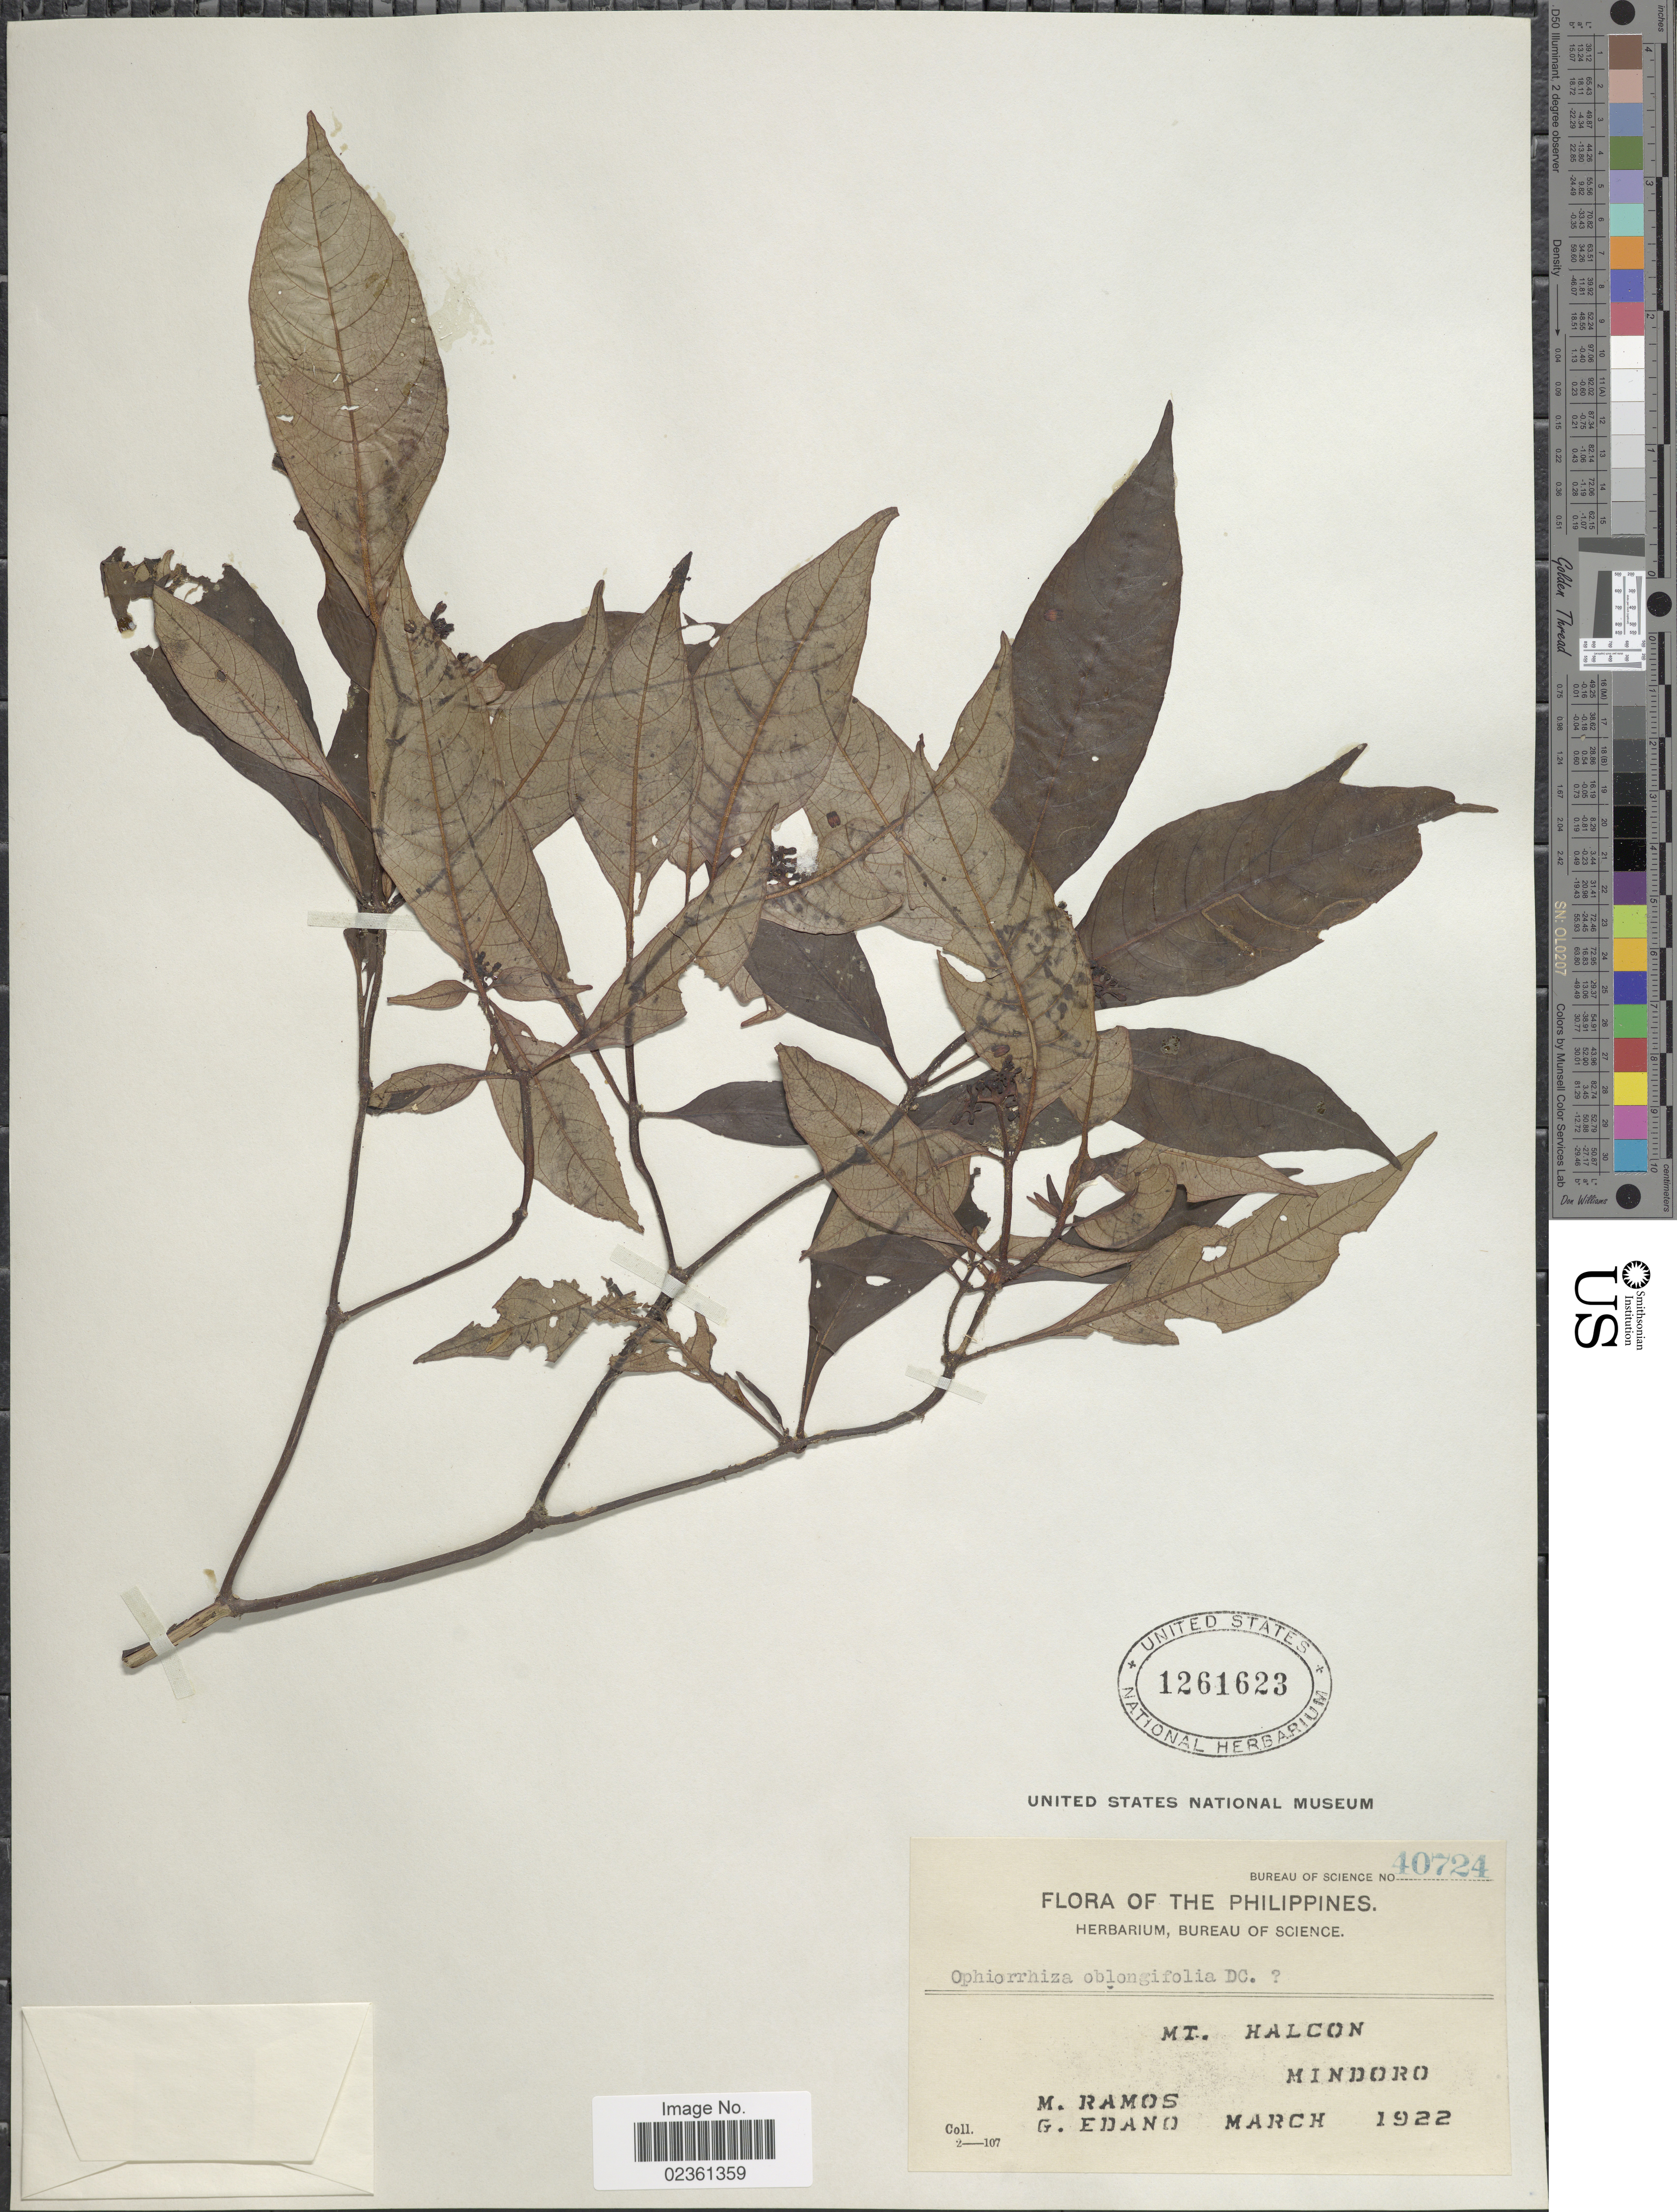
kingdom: Plantae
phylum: Tracheophyta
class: Magnoliopsida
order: Gentianales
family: Rubiaceae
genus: Ophiorrhiza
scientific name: Ophiorrhiza oblongifolia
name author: DC.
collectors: M. Ramos & G. Edaño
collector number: Bureau of Science 40724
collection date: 1922-03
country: Philippines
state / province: Mimaropa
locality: Mt. Halcon, Mindoro.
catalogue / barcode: US 1261623